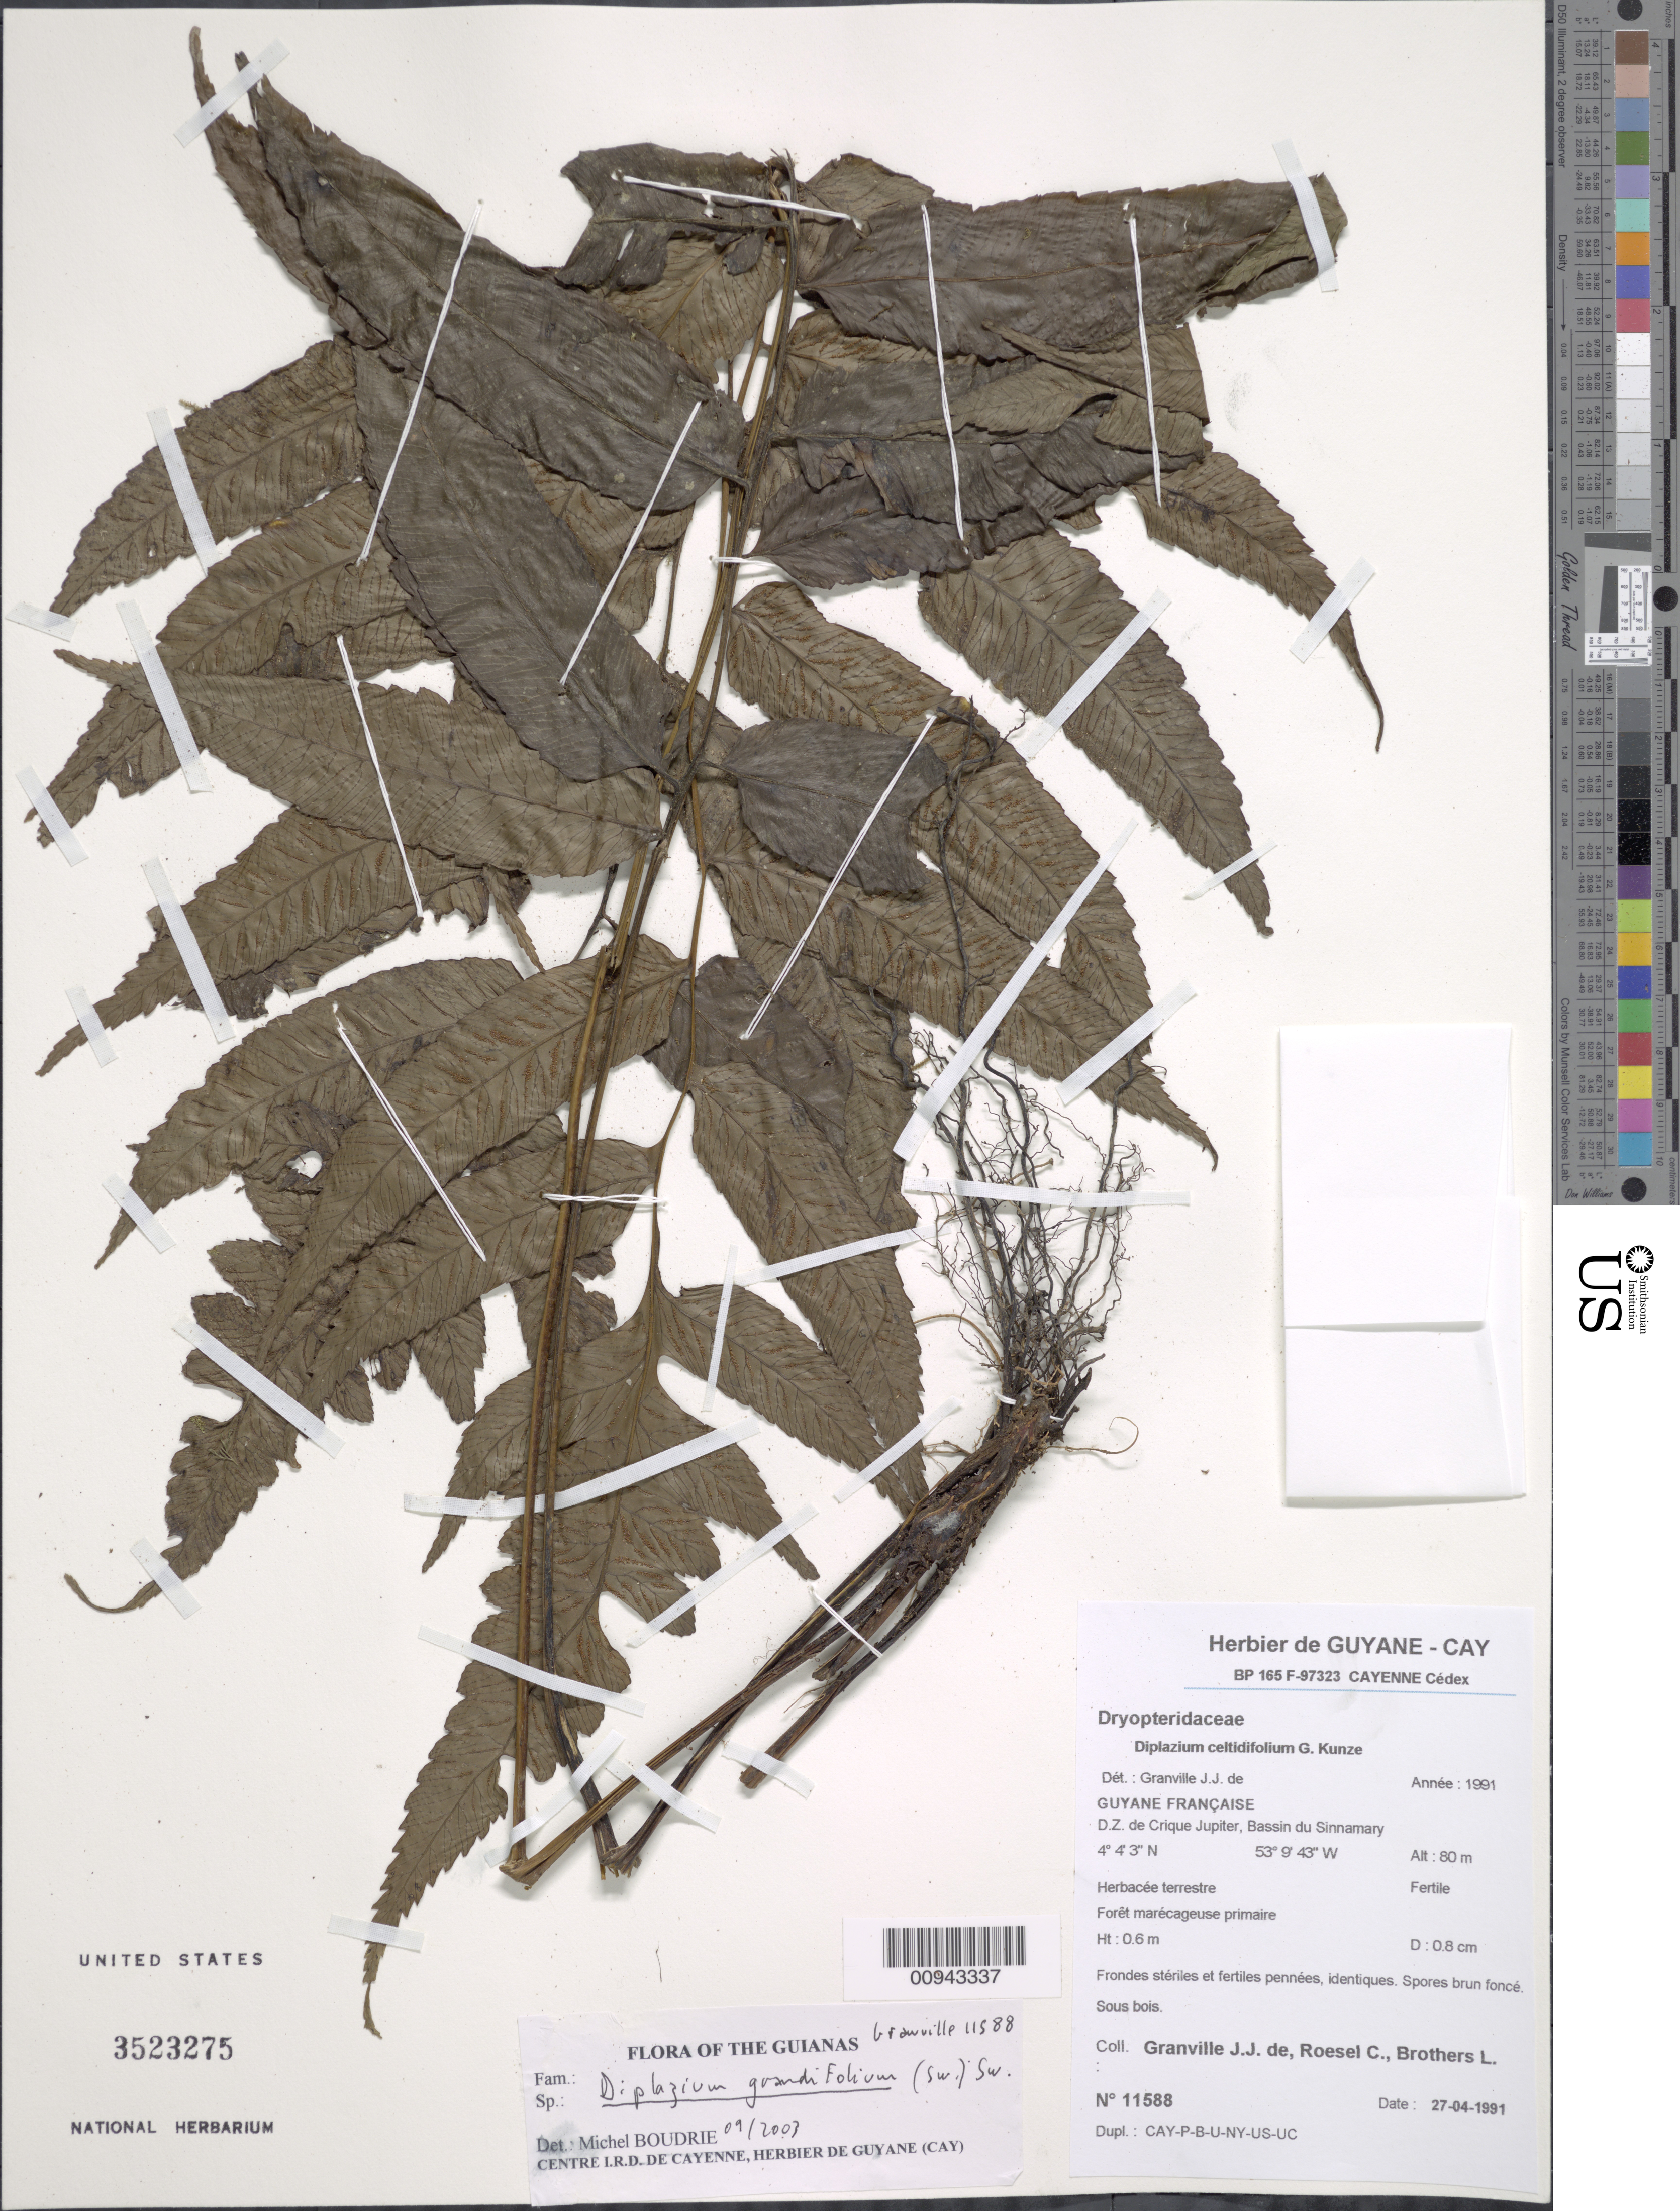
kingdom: Plantae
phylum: Tracheophyta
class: Polypodiopsida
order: Polypodiales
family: Athyriaceae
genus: Diplazium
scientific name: Diplazium grandifolium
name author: Sw.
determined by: Boudrie, M.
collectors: J.-J. de Granville, C. S. Roesel & L. Brothers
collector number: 11588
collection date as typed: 27-Apr-91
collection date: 1991-04-27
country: French Guiana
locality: D.Z. de Crique Jupiter, Bassin du Sinnamary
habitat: Forêt macrécageuse primaire, sous bois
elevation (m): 80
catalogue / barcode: US 3523275